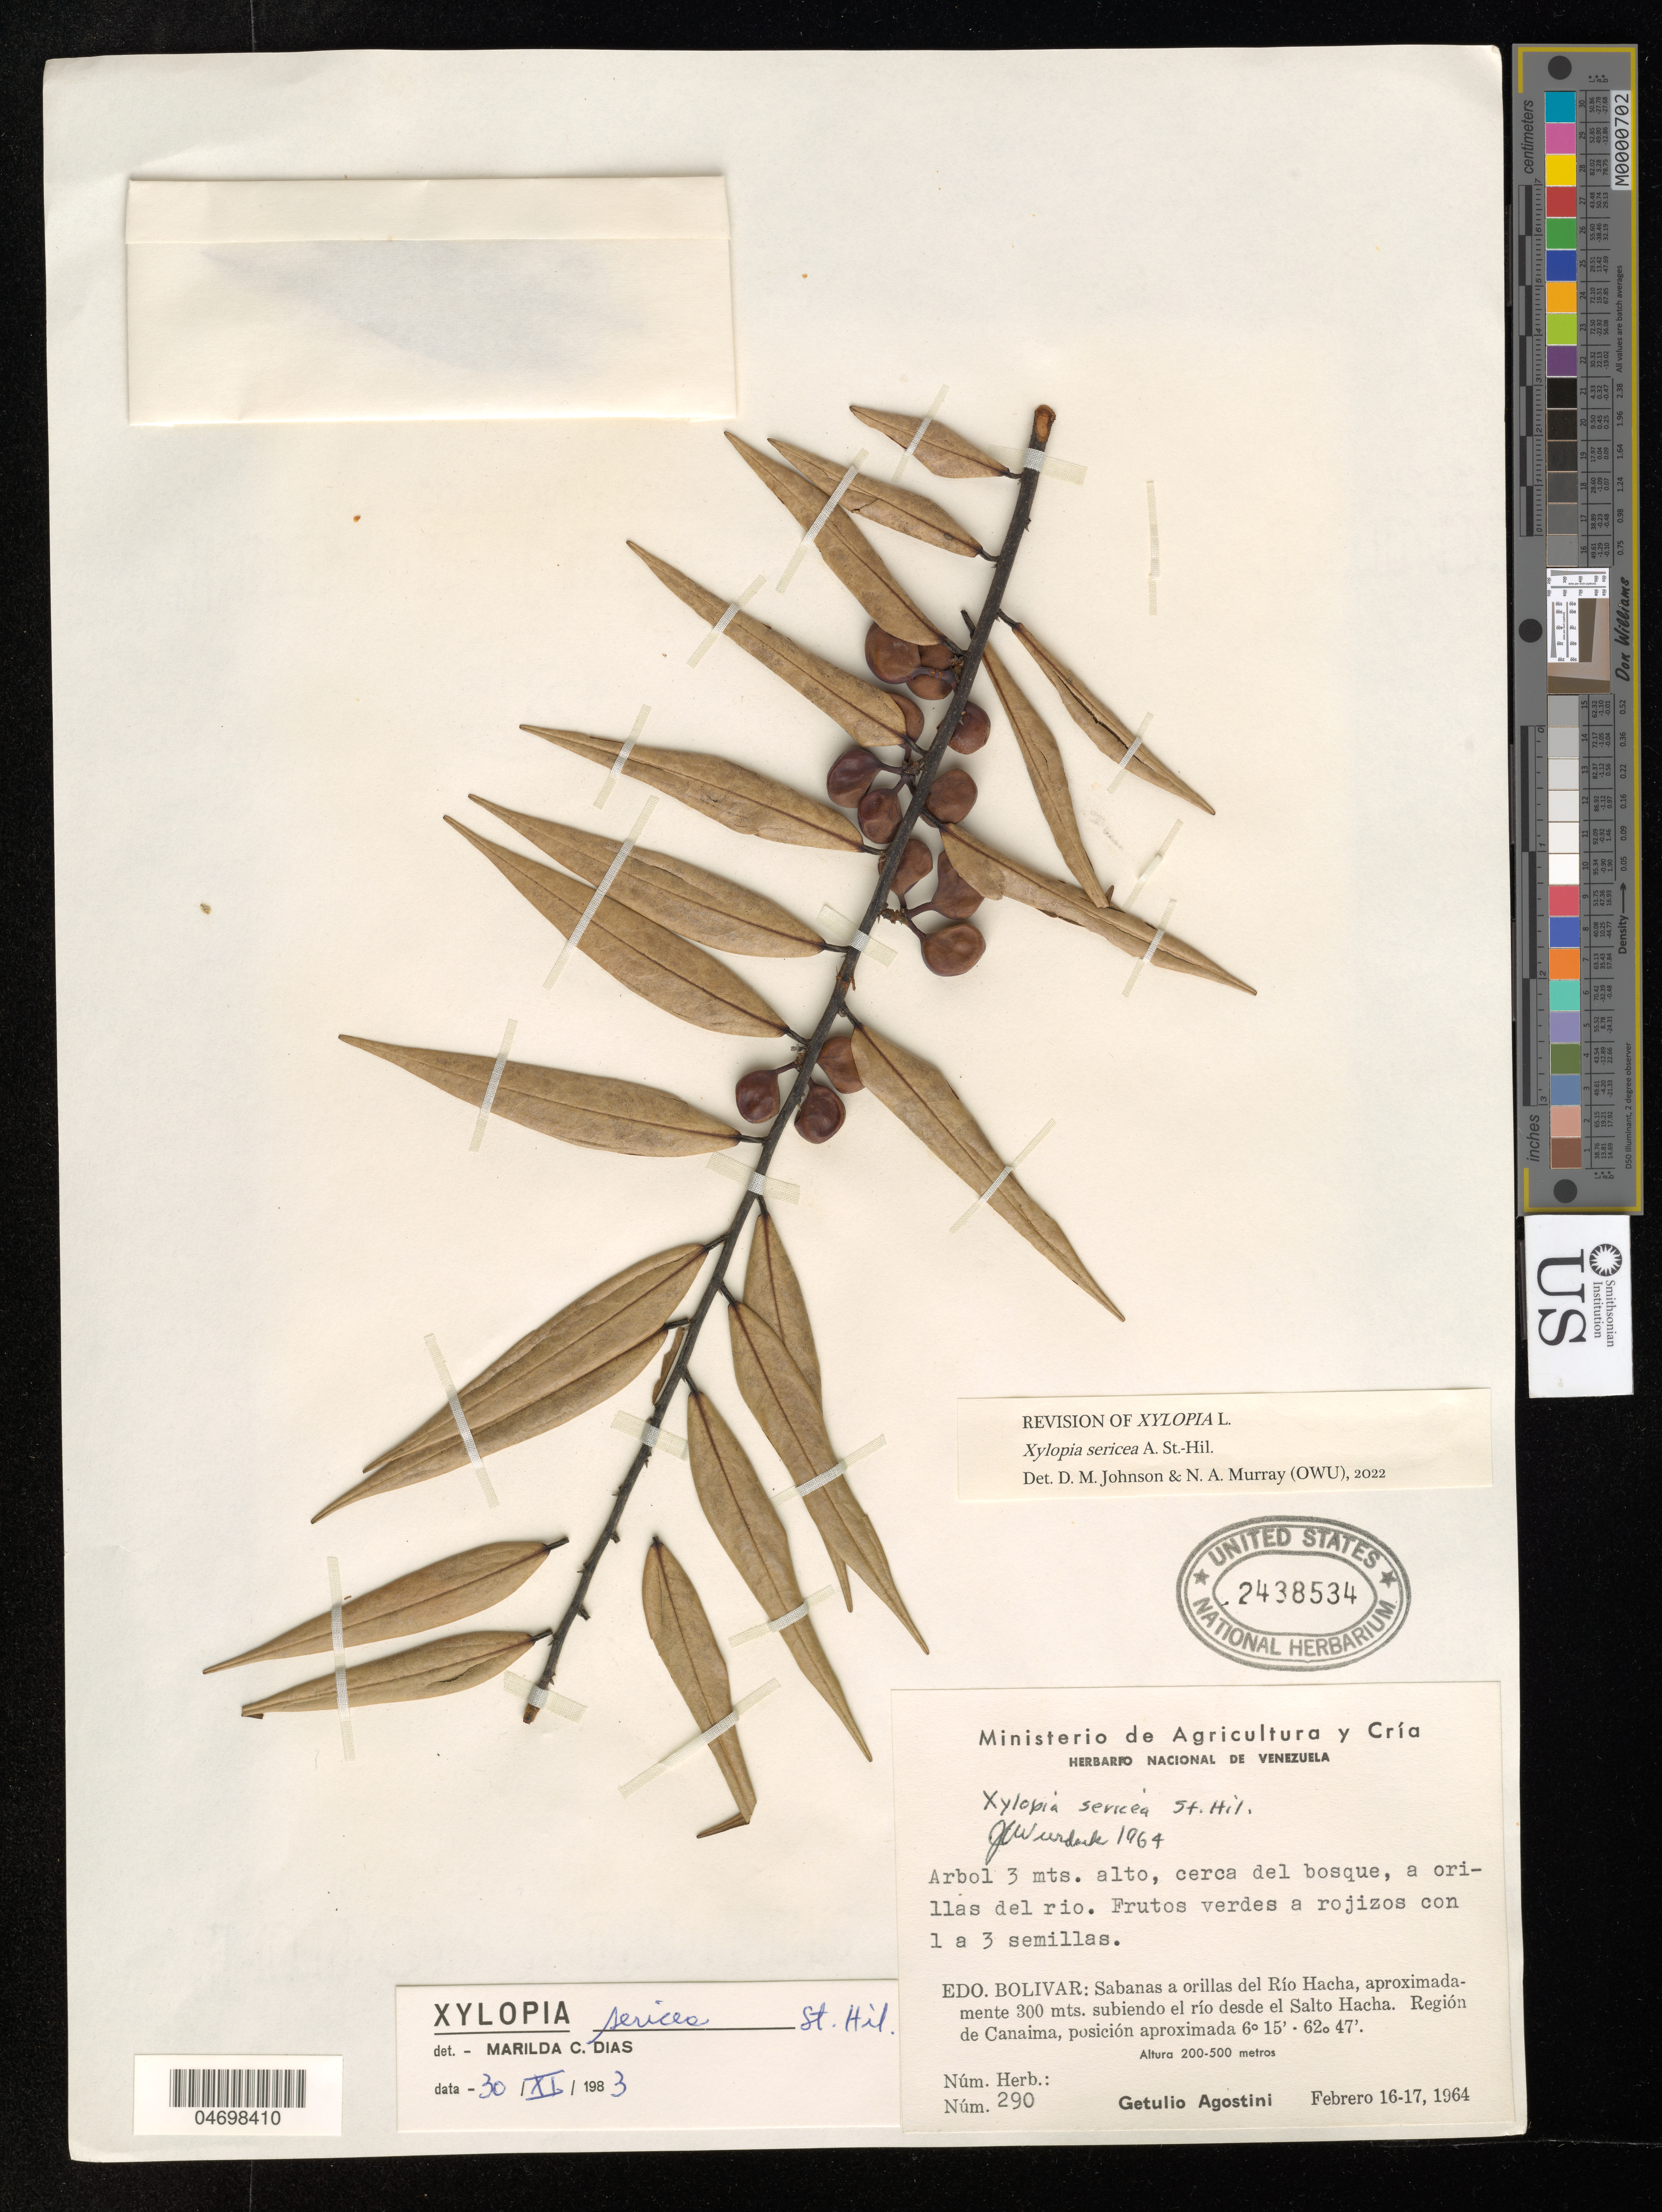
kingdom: Plantae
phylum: Tracheophyta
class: Magnoliopsida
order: Magnoliales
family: Annonaceae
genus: Xylopia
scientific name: Xylopia sericea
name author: A. St.-Hil.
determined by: Johnson, D. M.; Murray, N. A.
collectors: G. Agostini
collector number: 290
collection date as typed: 16 Feb 1964 to 17 Feb 1964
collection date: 1964-02-16/1964-02-17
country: Venezuela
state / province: Bolívar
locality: Río Hacha, aproximadamente 300 m subiendo el río desde el Salto Hacha. Región de Canaima.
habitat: Bosque, a orillas del Rio.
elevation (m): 200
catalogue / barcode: US 2438534